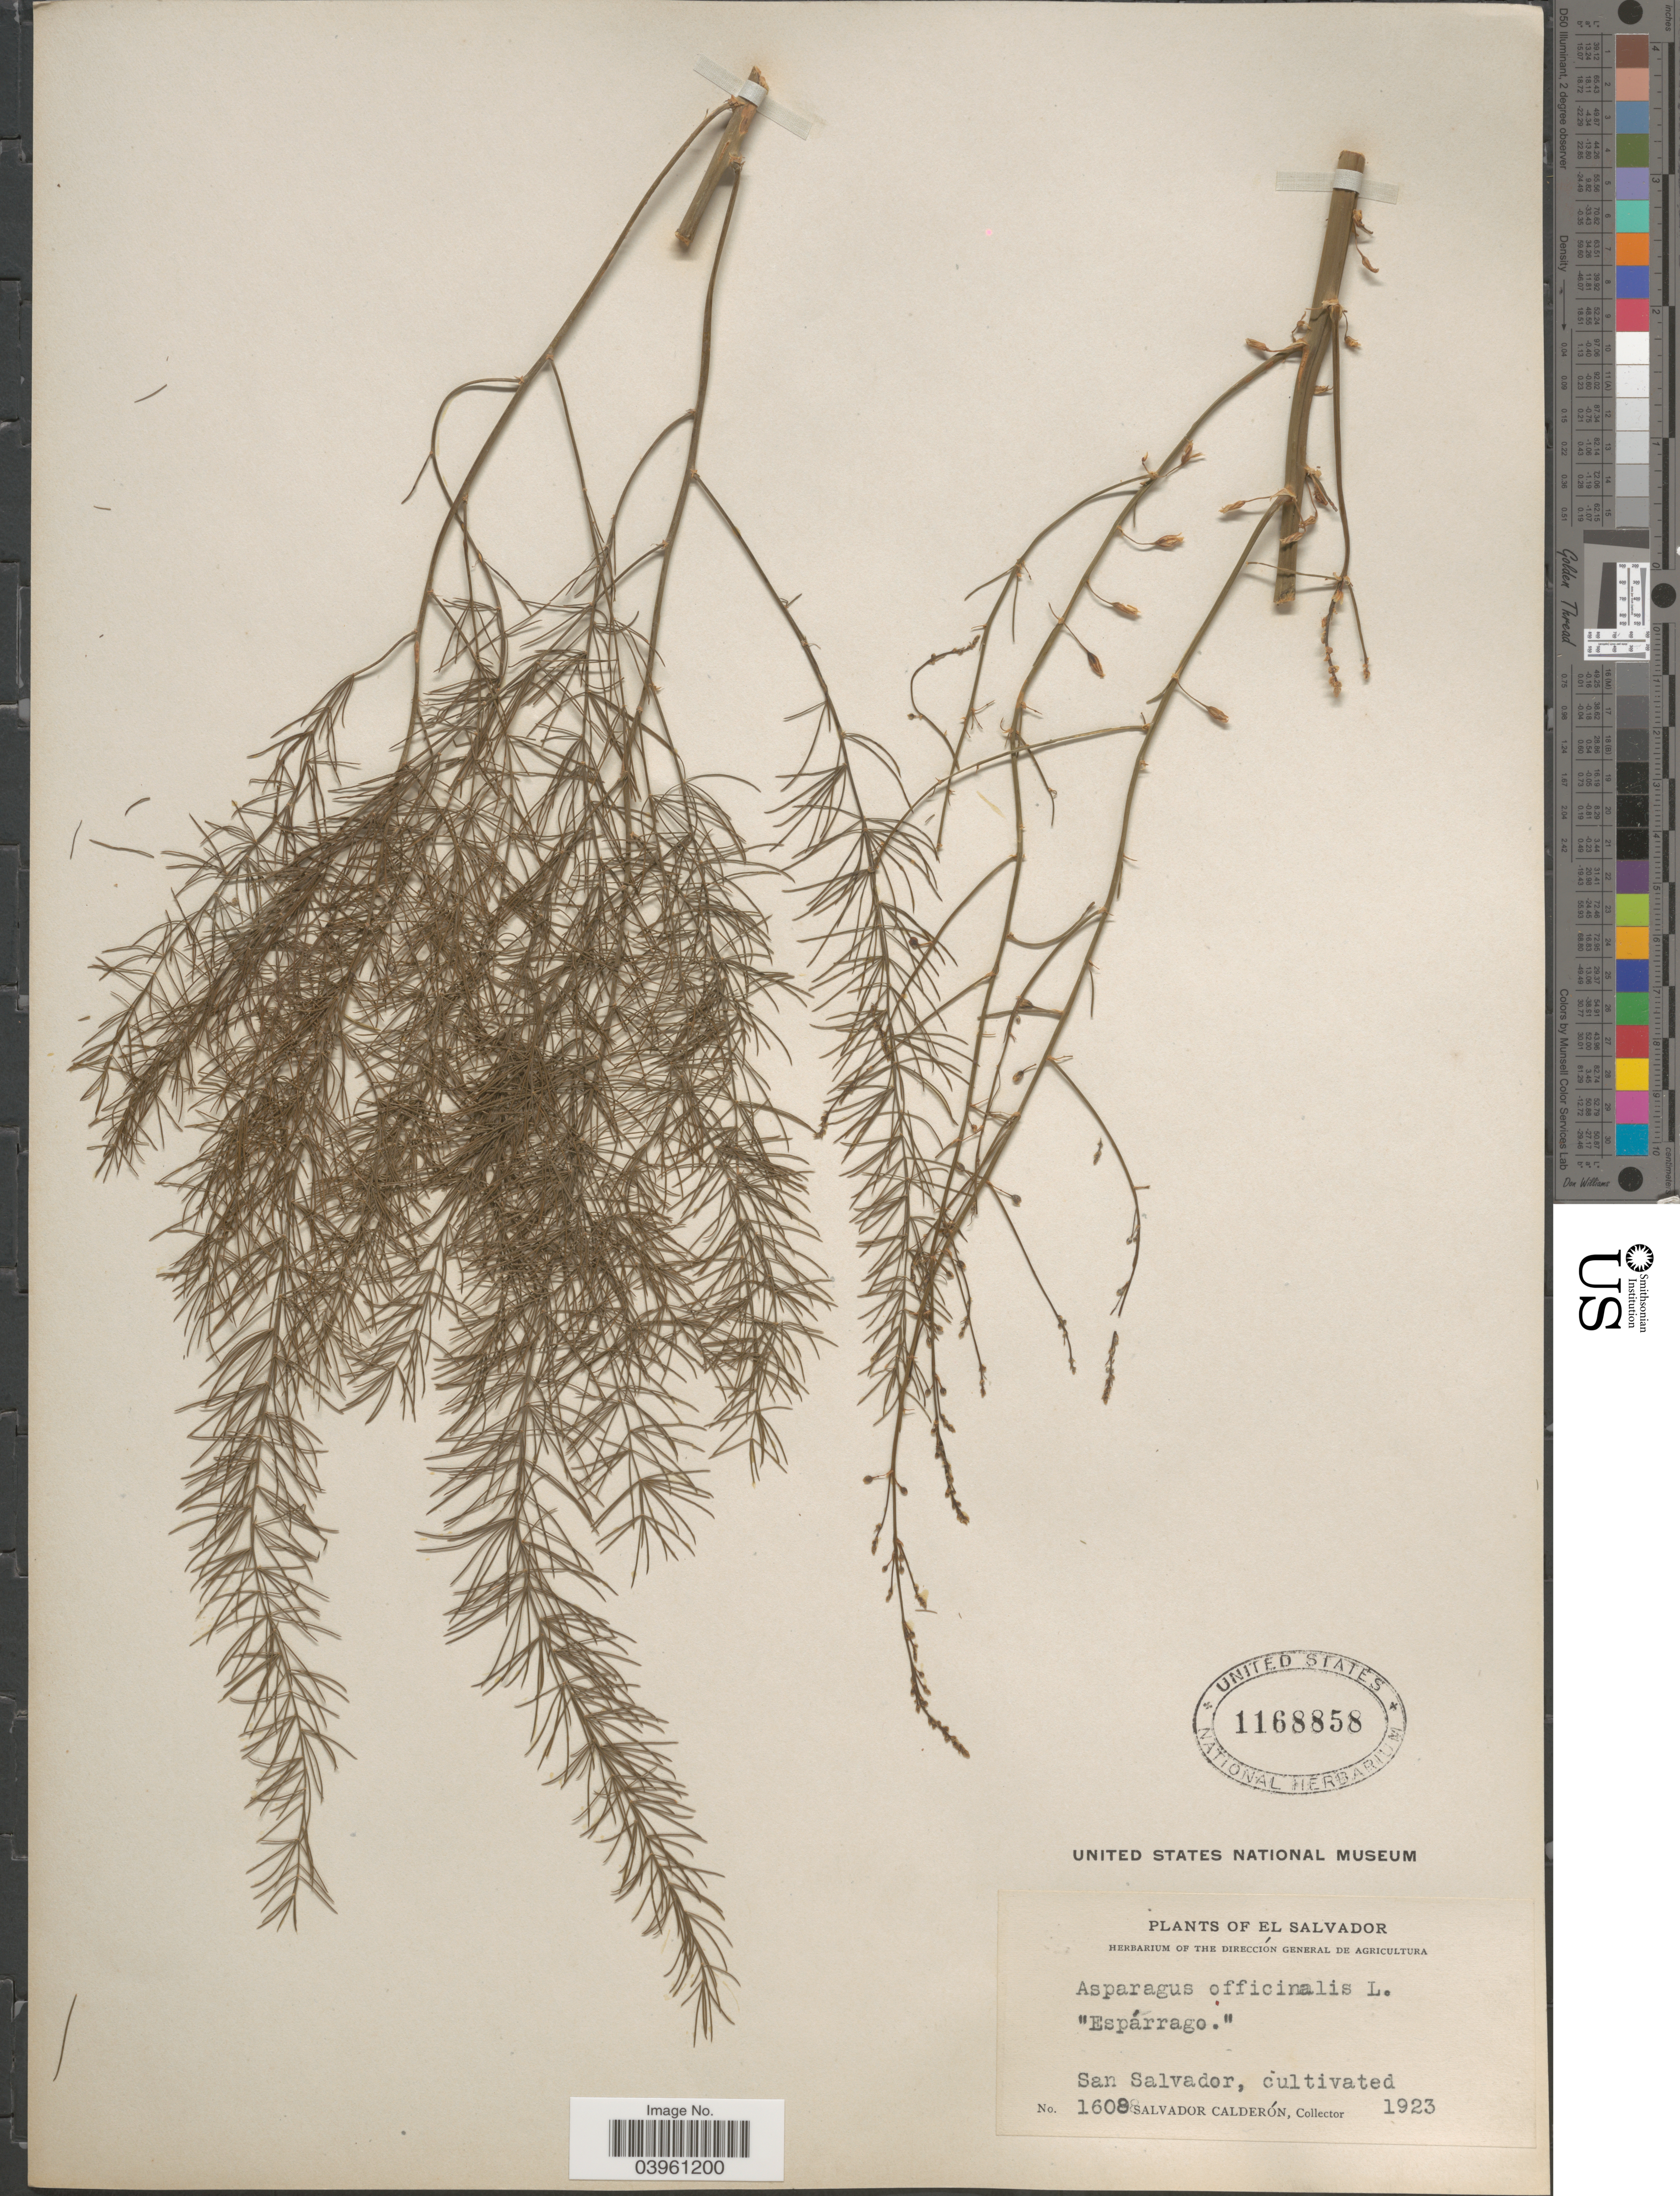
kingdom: Plantae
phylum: Tracheophyta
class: Liliopsida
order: Asparagales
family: Asparagaceae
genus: Asparagus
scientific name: Asparagus officinalis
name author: L.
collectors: S. Calderón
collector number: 1608*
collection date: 1923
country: El Salvador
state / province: San Salvador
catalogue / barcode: US 1168858